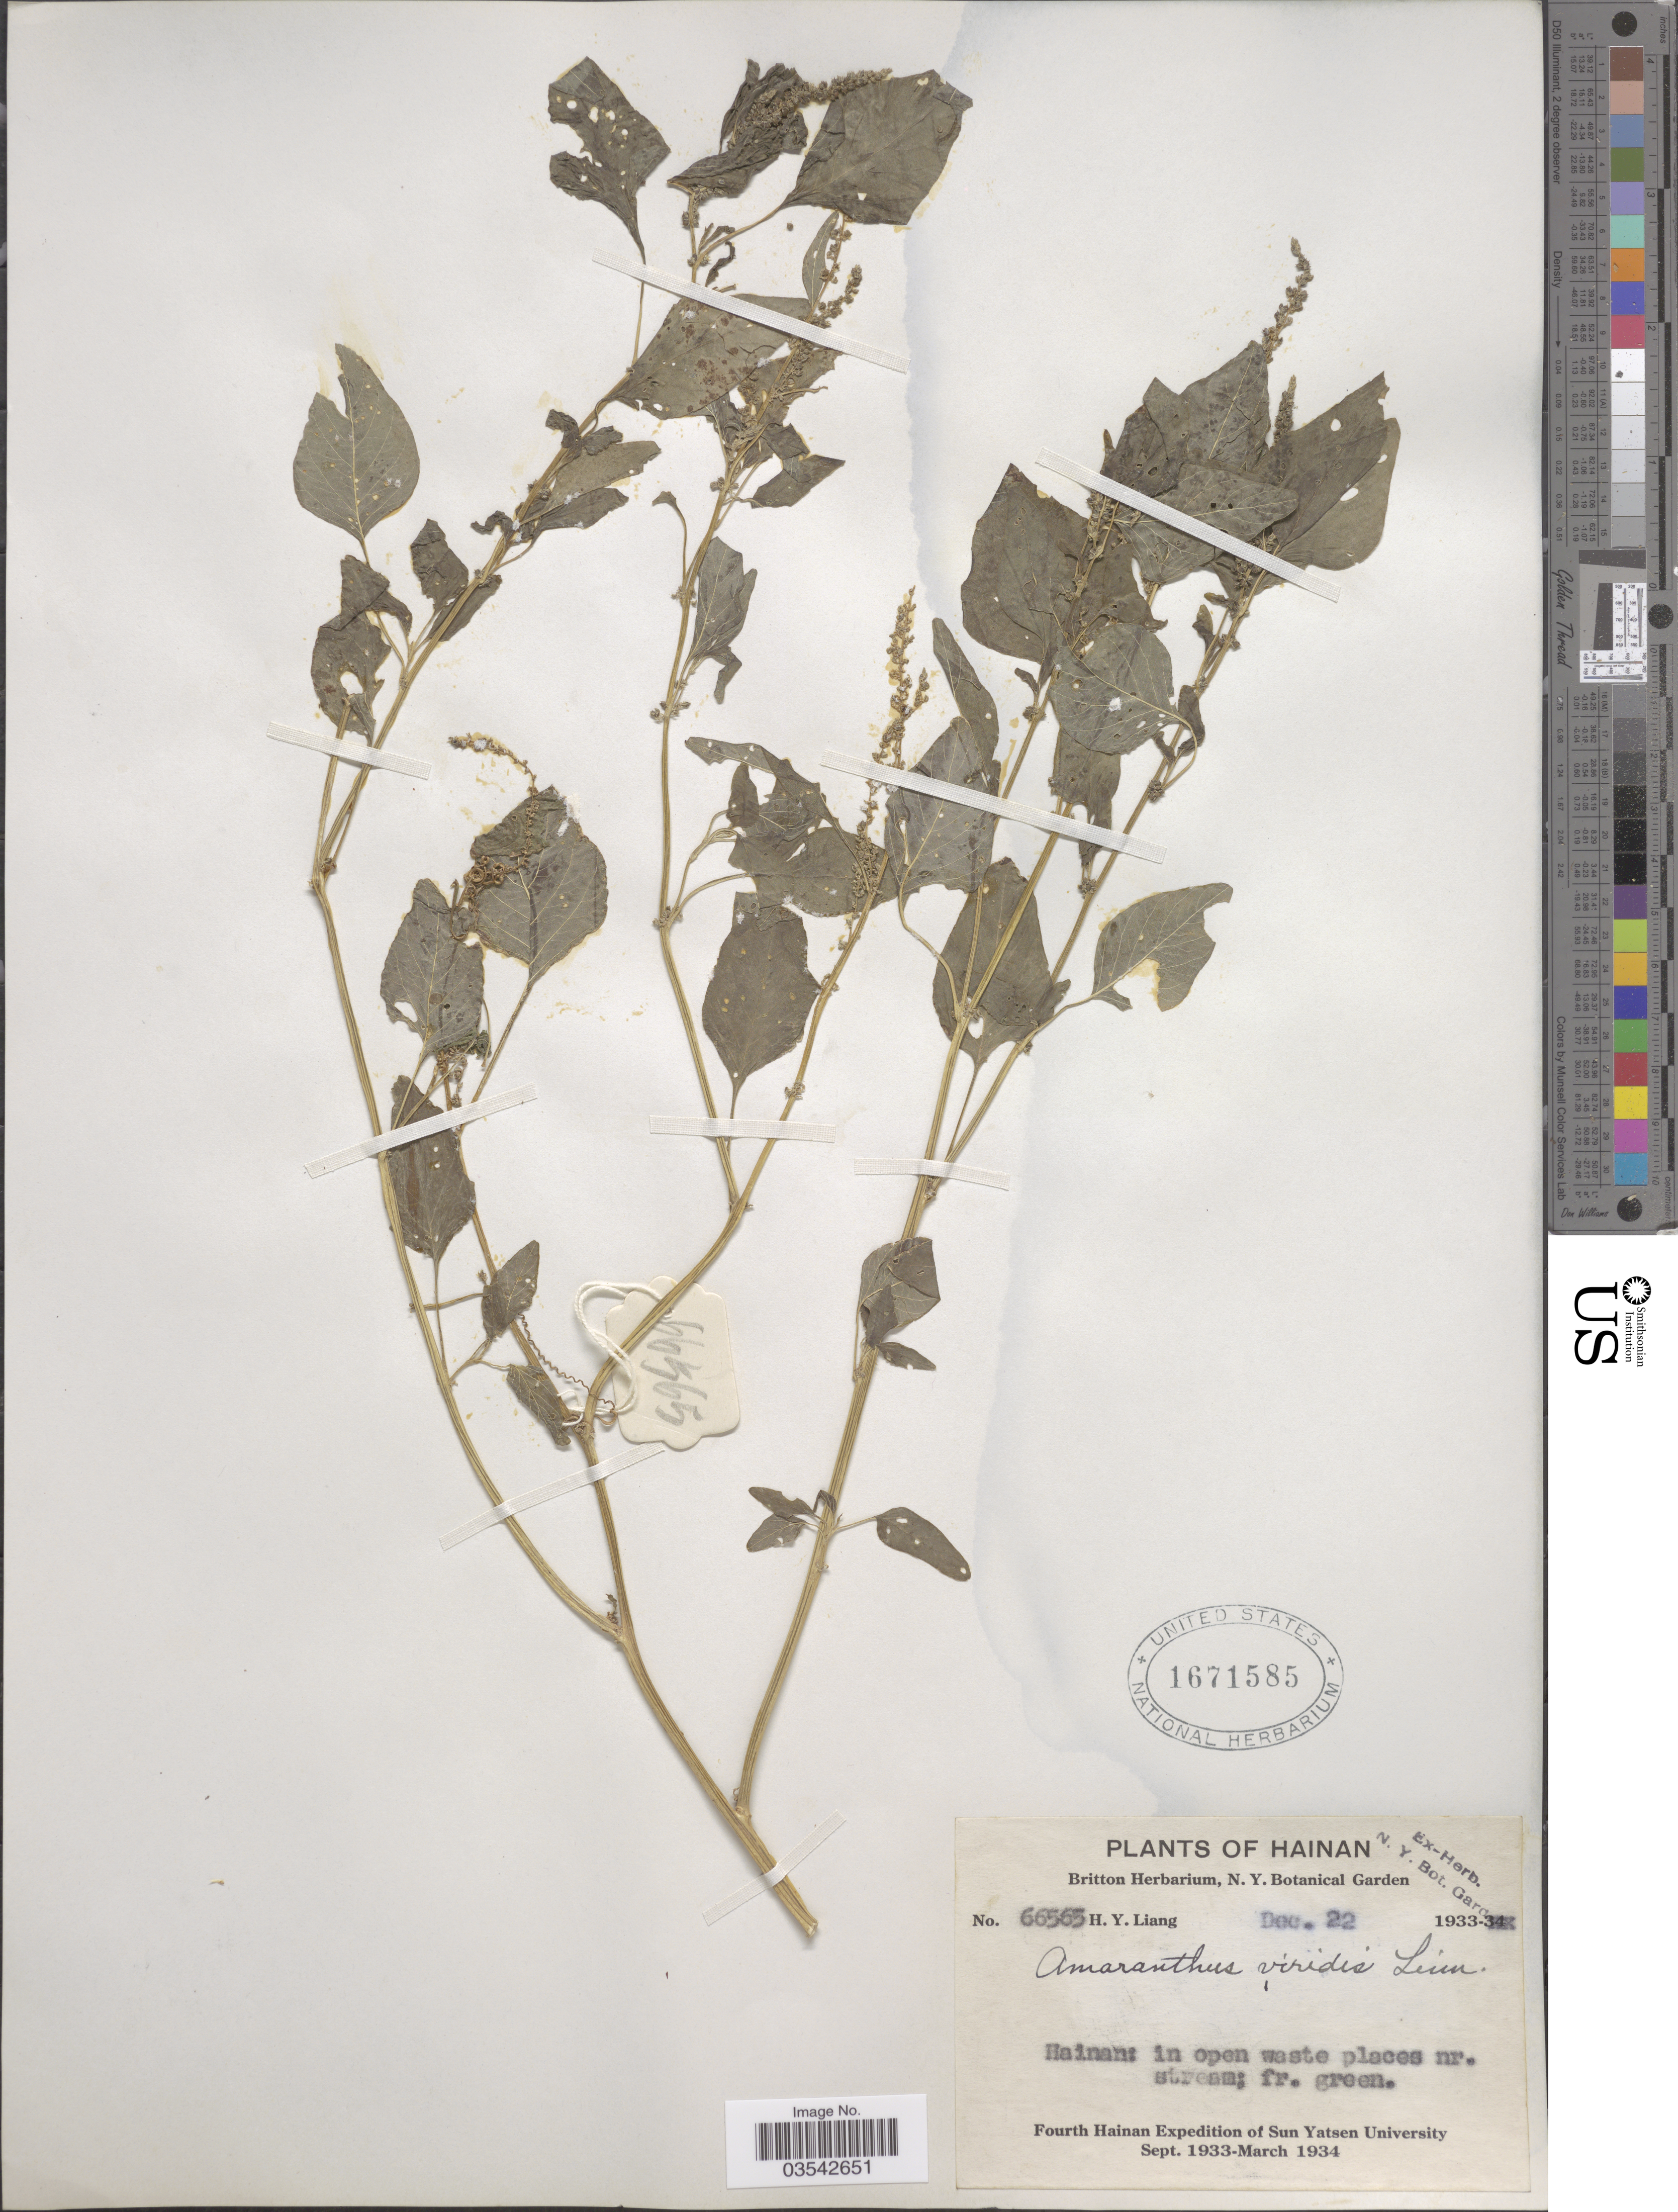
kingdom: Plantae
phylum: Tracheophyta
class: Magnoliopsida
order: Caryophyllales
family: Amaranthaceae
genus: Amaranthus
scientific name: Amaranthus viridis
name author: L.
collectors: H. Y. Liang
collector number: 66565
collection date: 1933-12-22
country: China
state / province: Hainan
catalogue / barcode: US 1671585